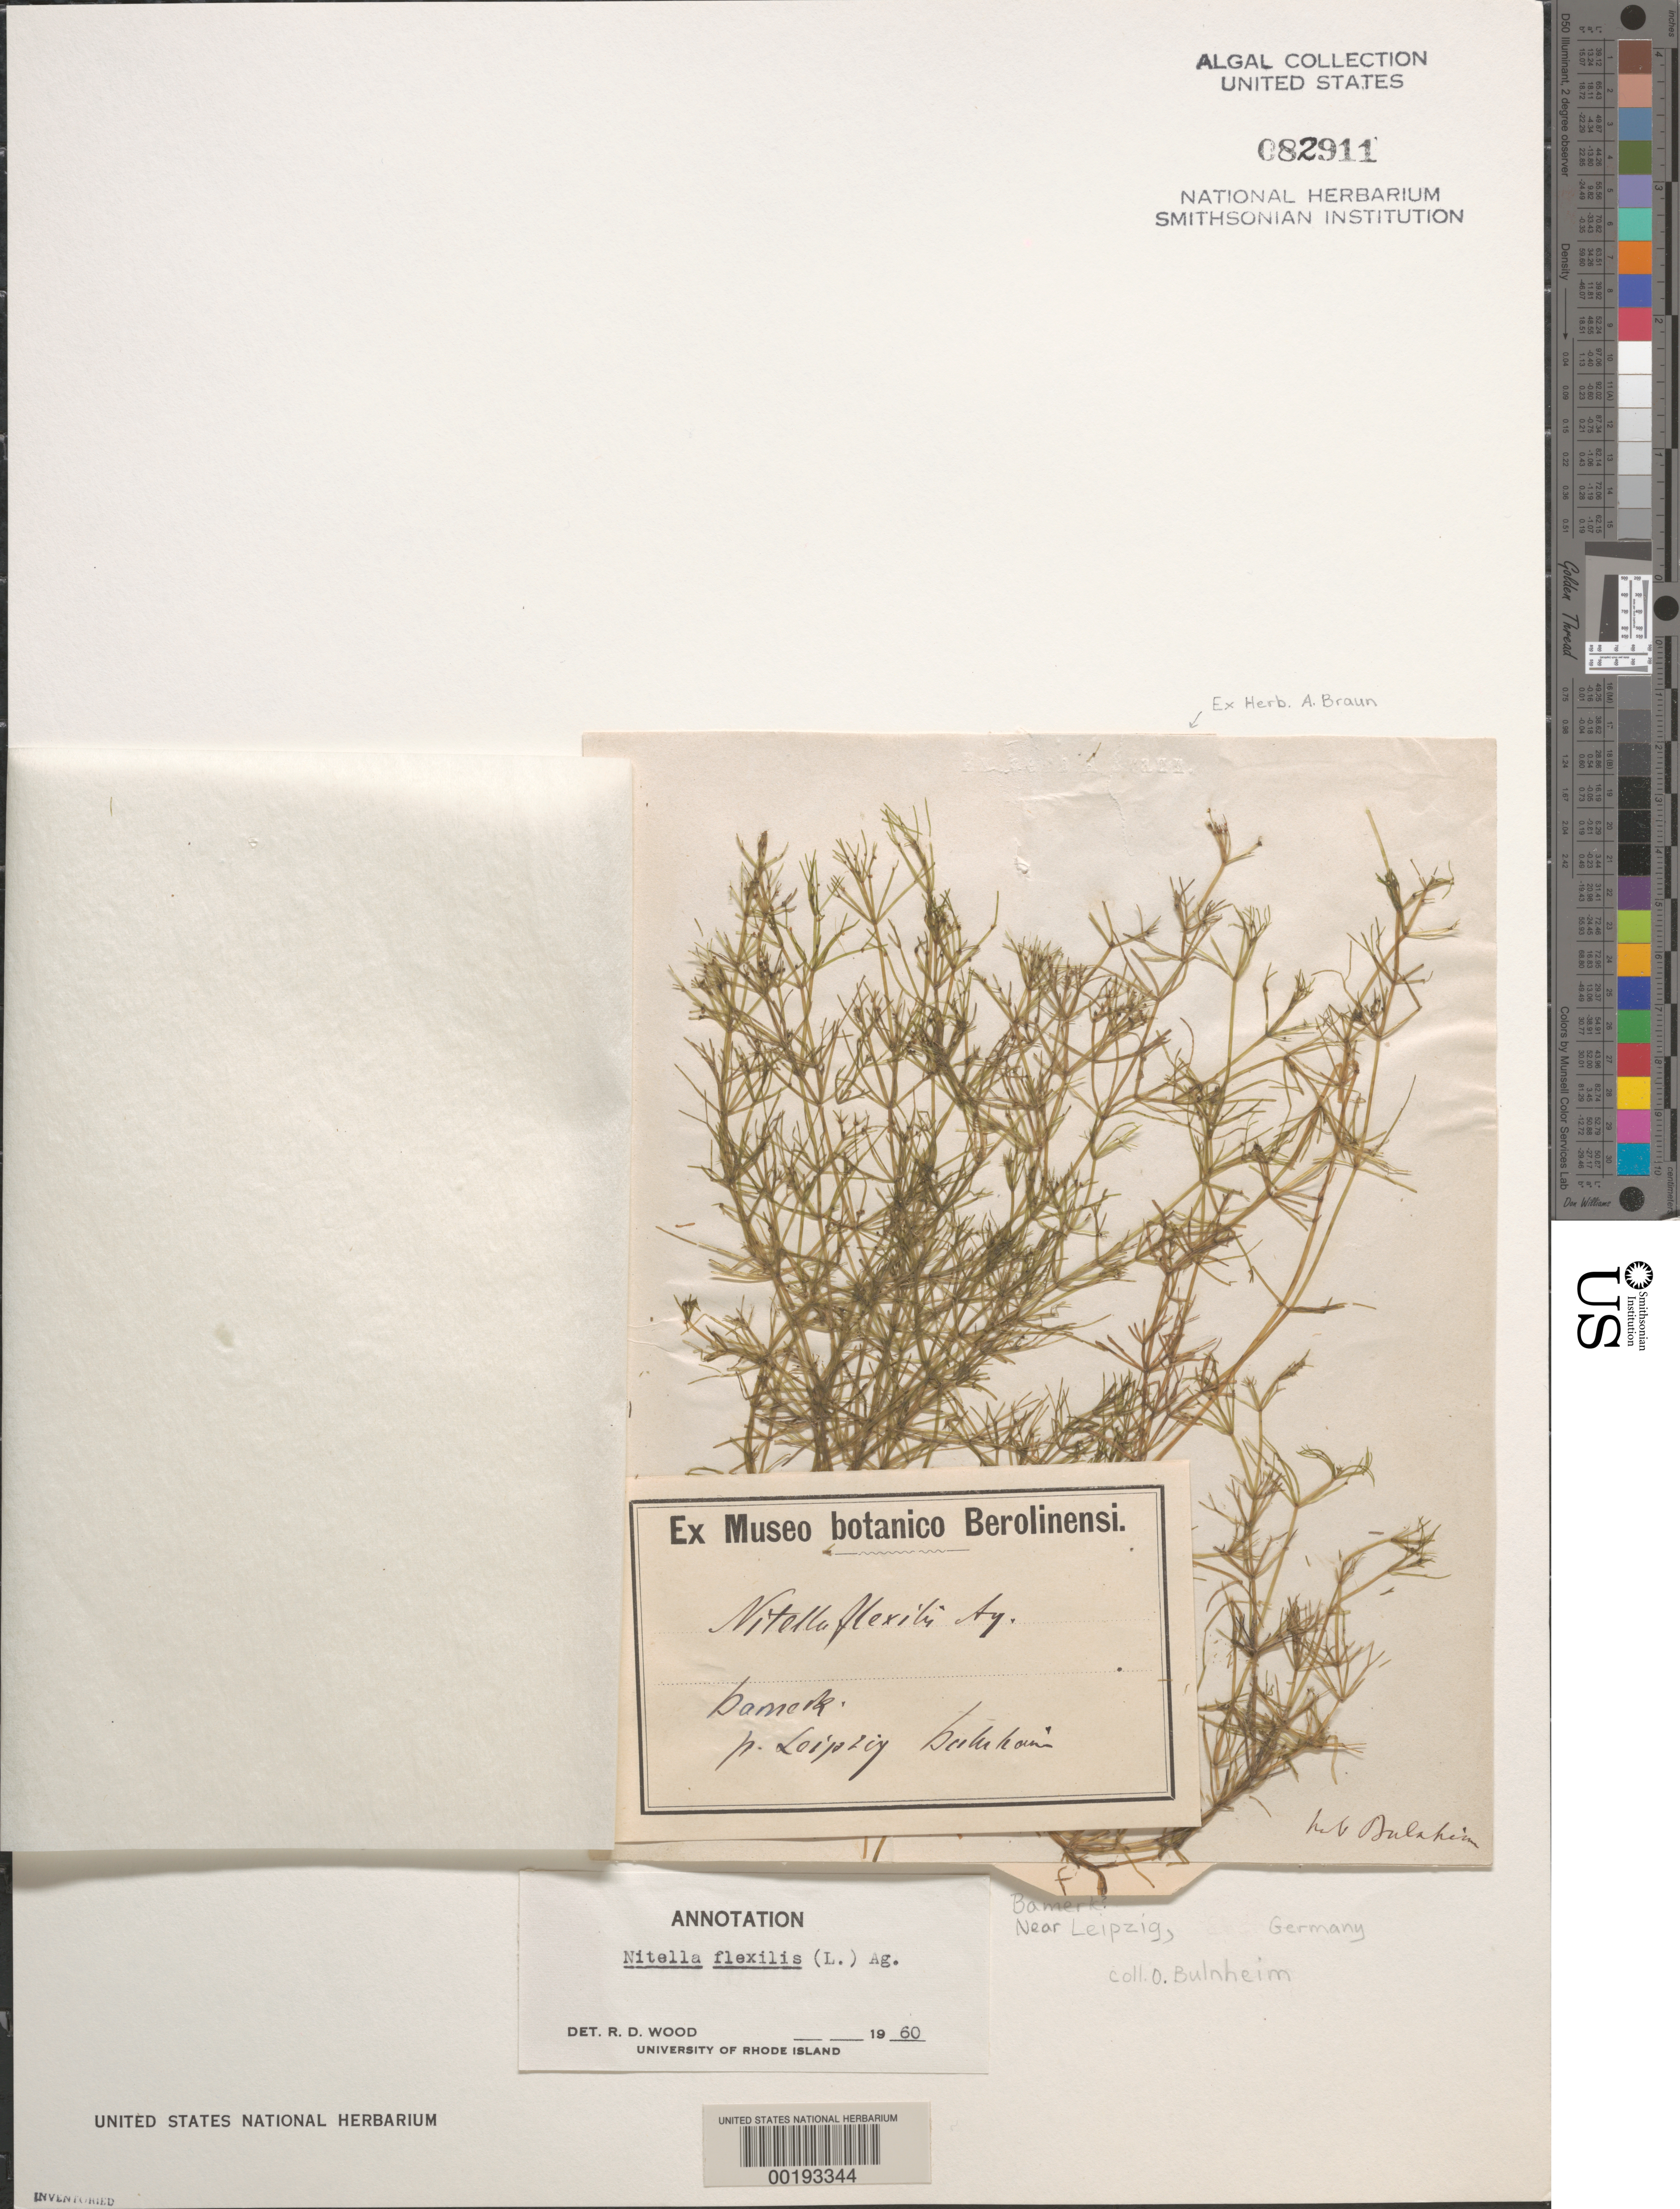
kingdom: Plantae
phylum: Charophyta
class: Charophyceae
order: Charales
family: Characeae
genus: Nitella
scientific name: Nitella flexilis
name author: (L.) C. Agardh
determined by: Wood, R. D.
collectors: O. Bulnheim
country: Germany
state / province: Sachsen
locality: Bamerk, near leipzig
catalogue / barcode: US 82911